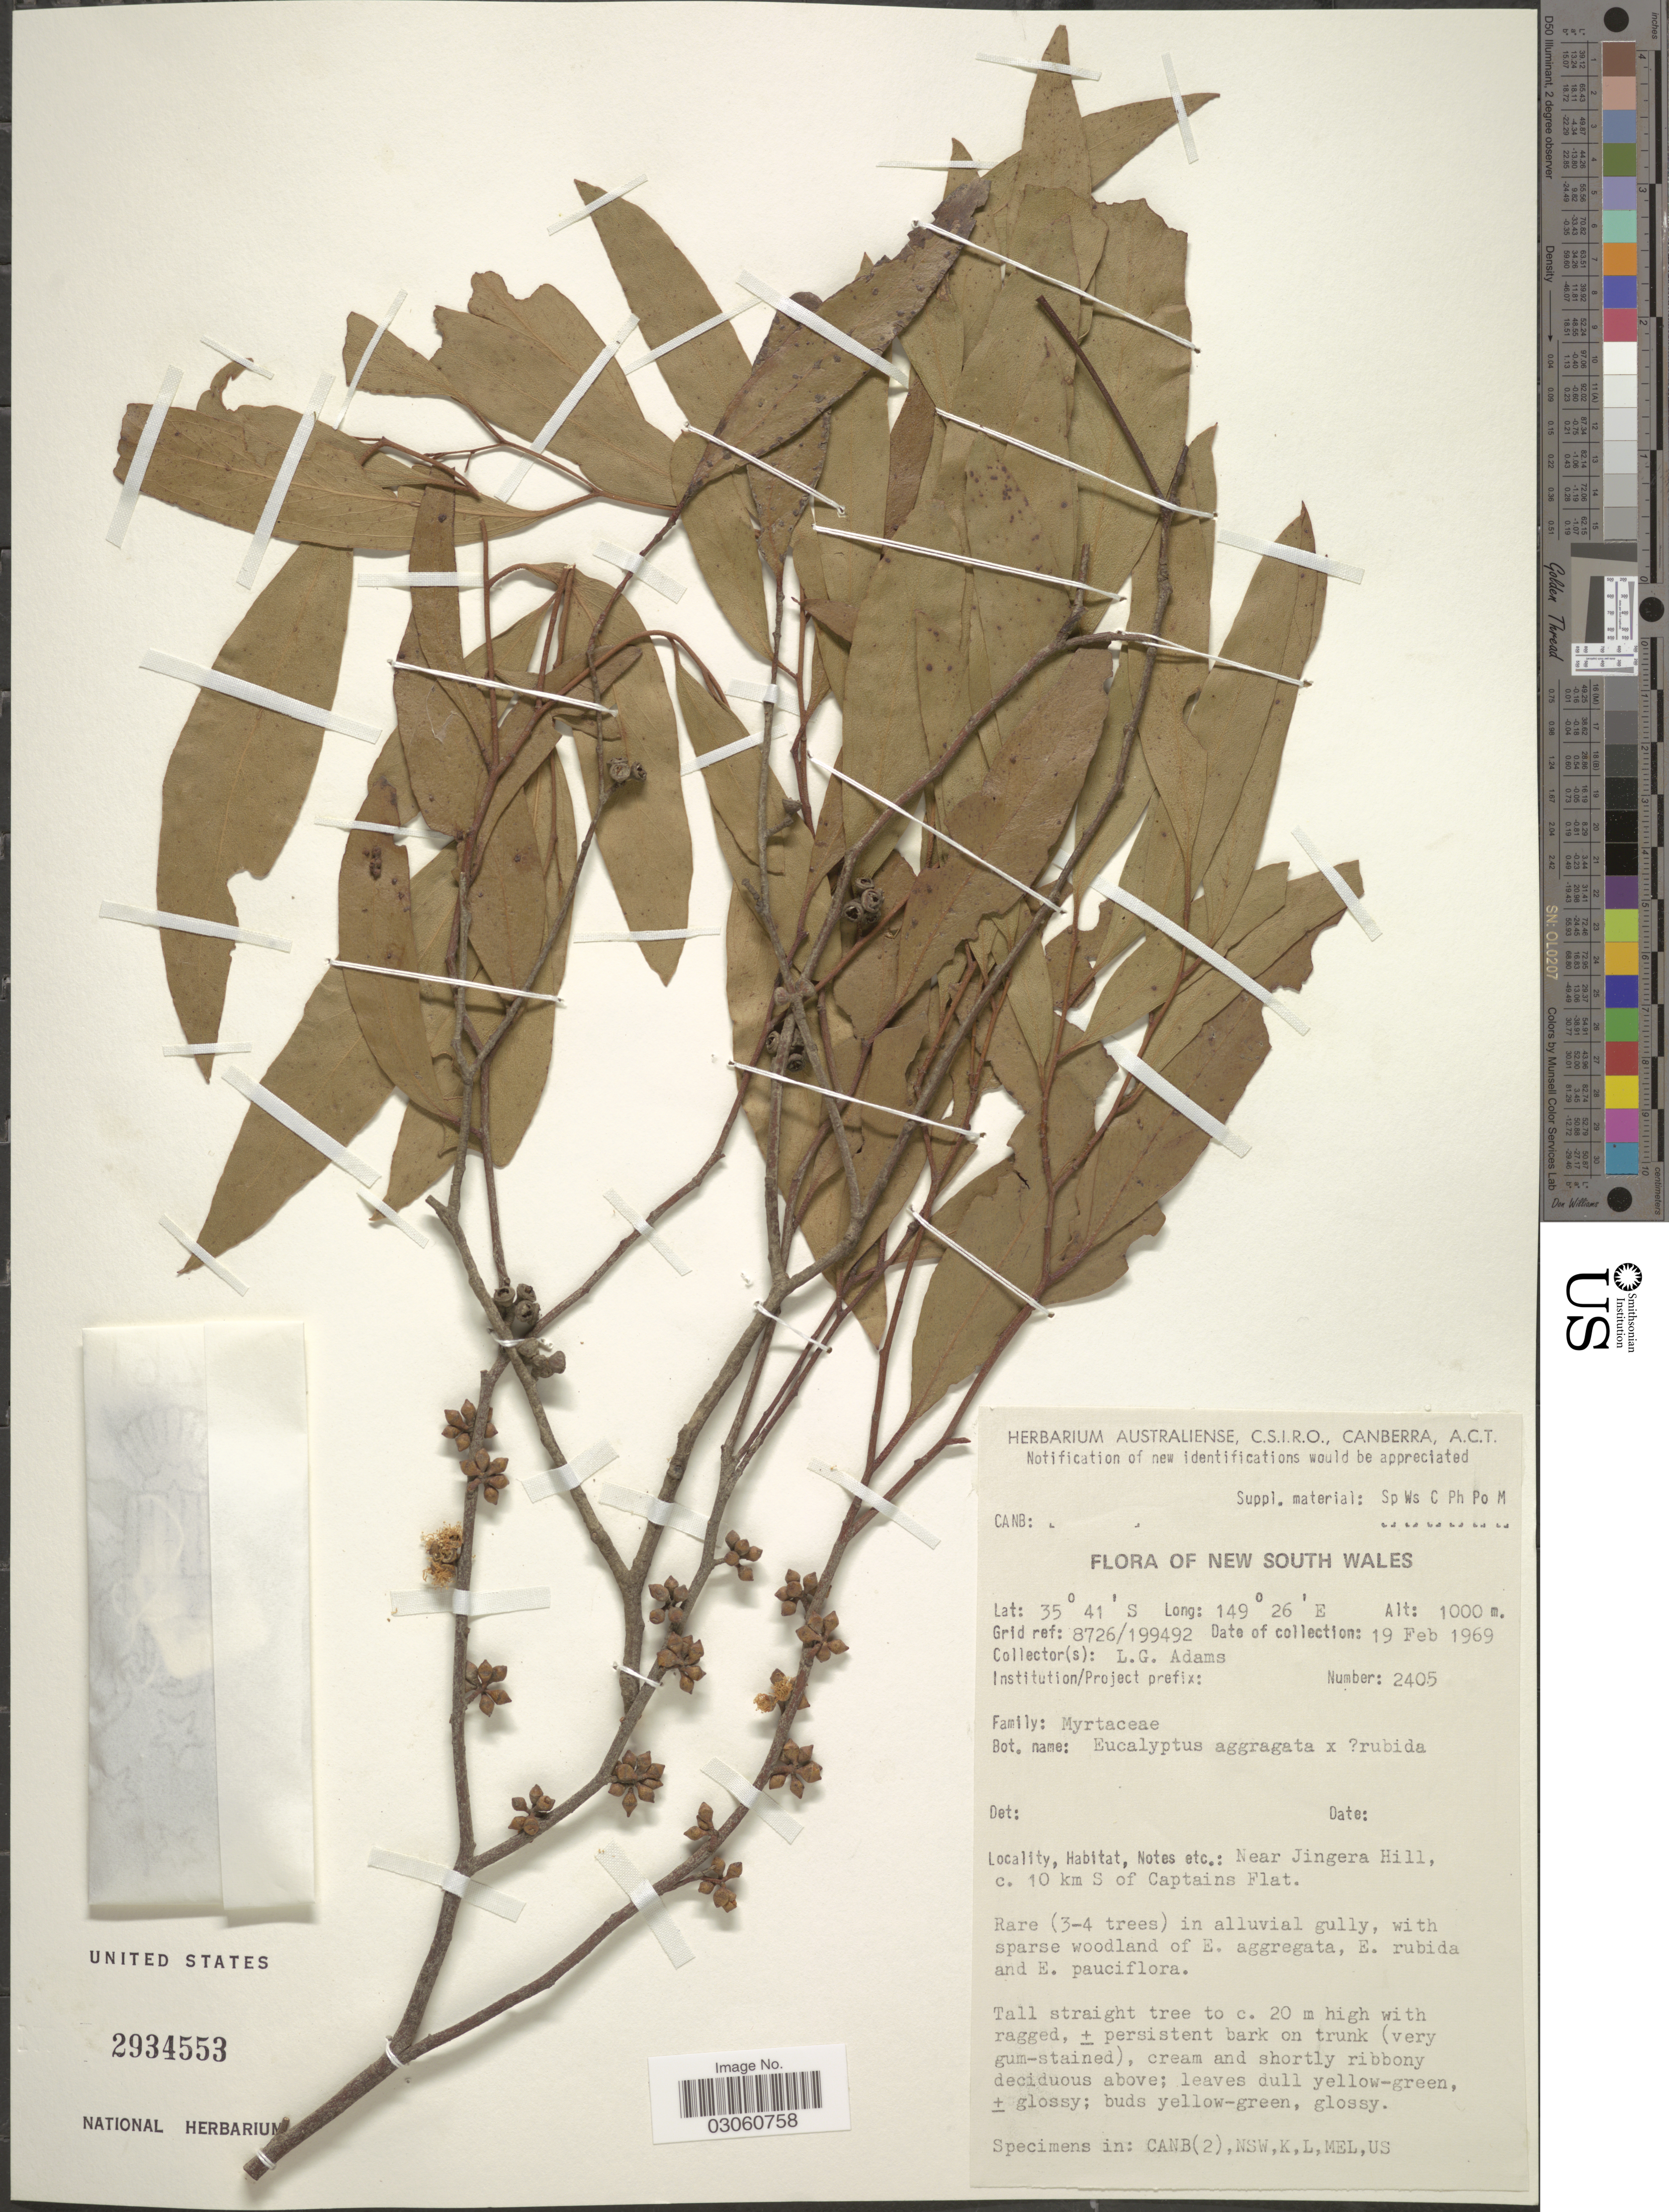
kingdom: Plantae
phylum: Tracheophyta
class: Magnoliopsida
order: Myrtales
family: Myrtaceae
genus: Eucalyptus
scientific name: Eucalyptus aggregata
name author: H. Deane & Maiden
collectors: L. G. Adams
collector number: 2405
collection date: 1969-02-19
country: Australia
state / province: New South Wales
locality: Grid Ref: 8726/199492. Near Jingera Hill, c. 10 km S of Captains Flat.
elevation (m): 1000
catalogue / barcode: US 2934553